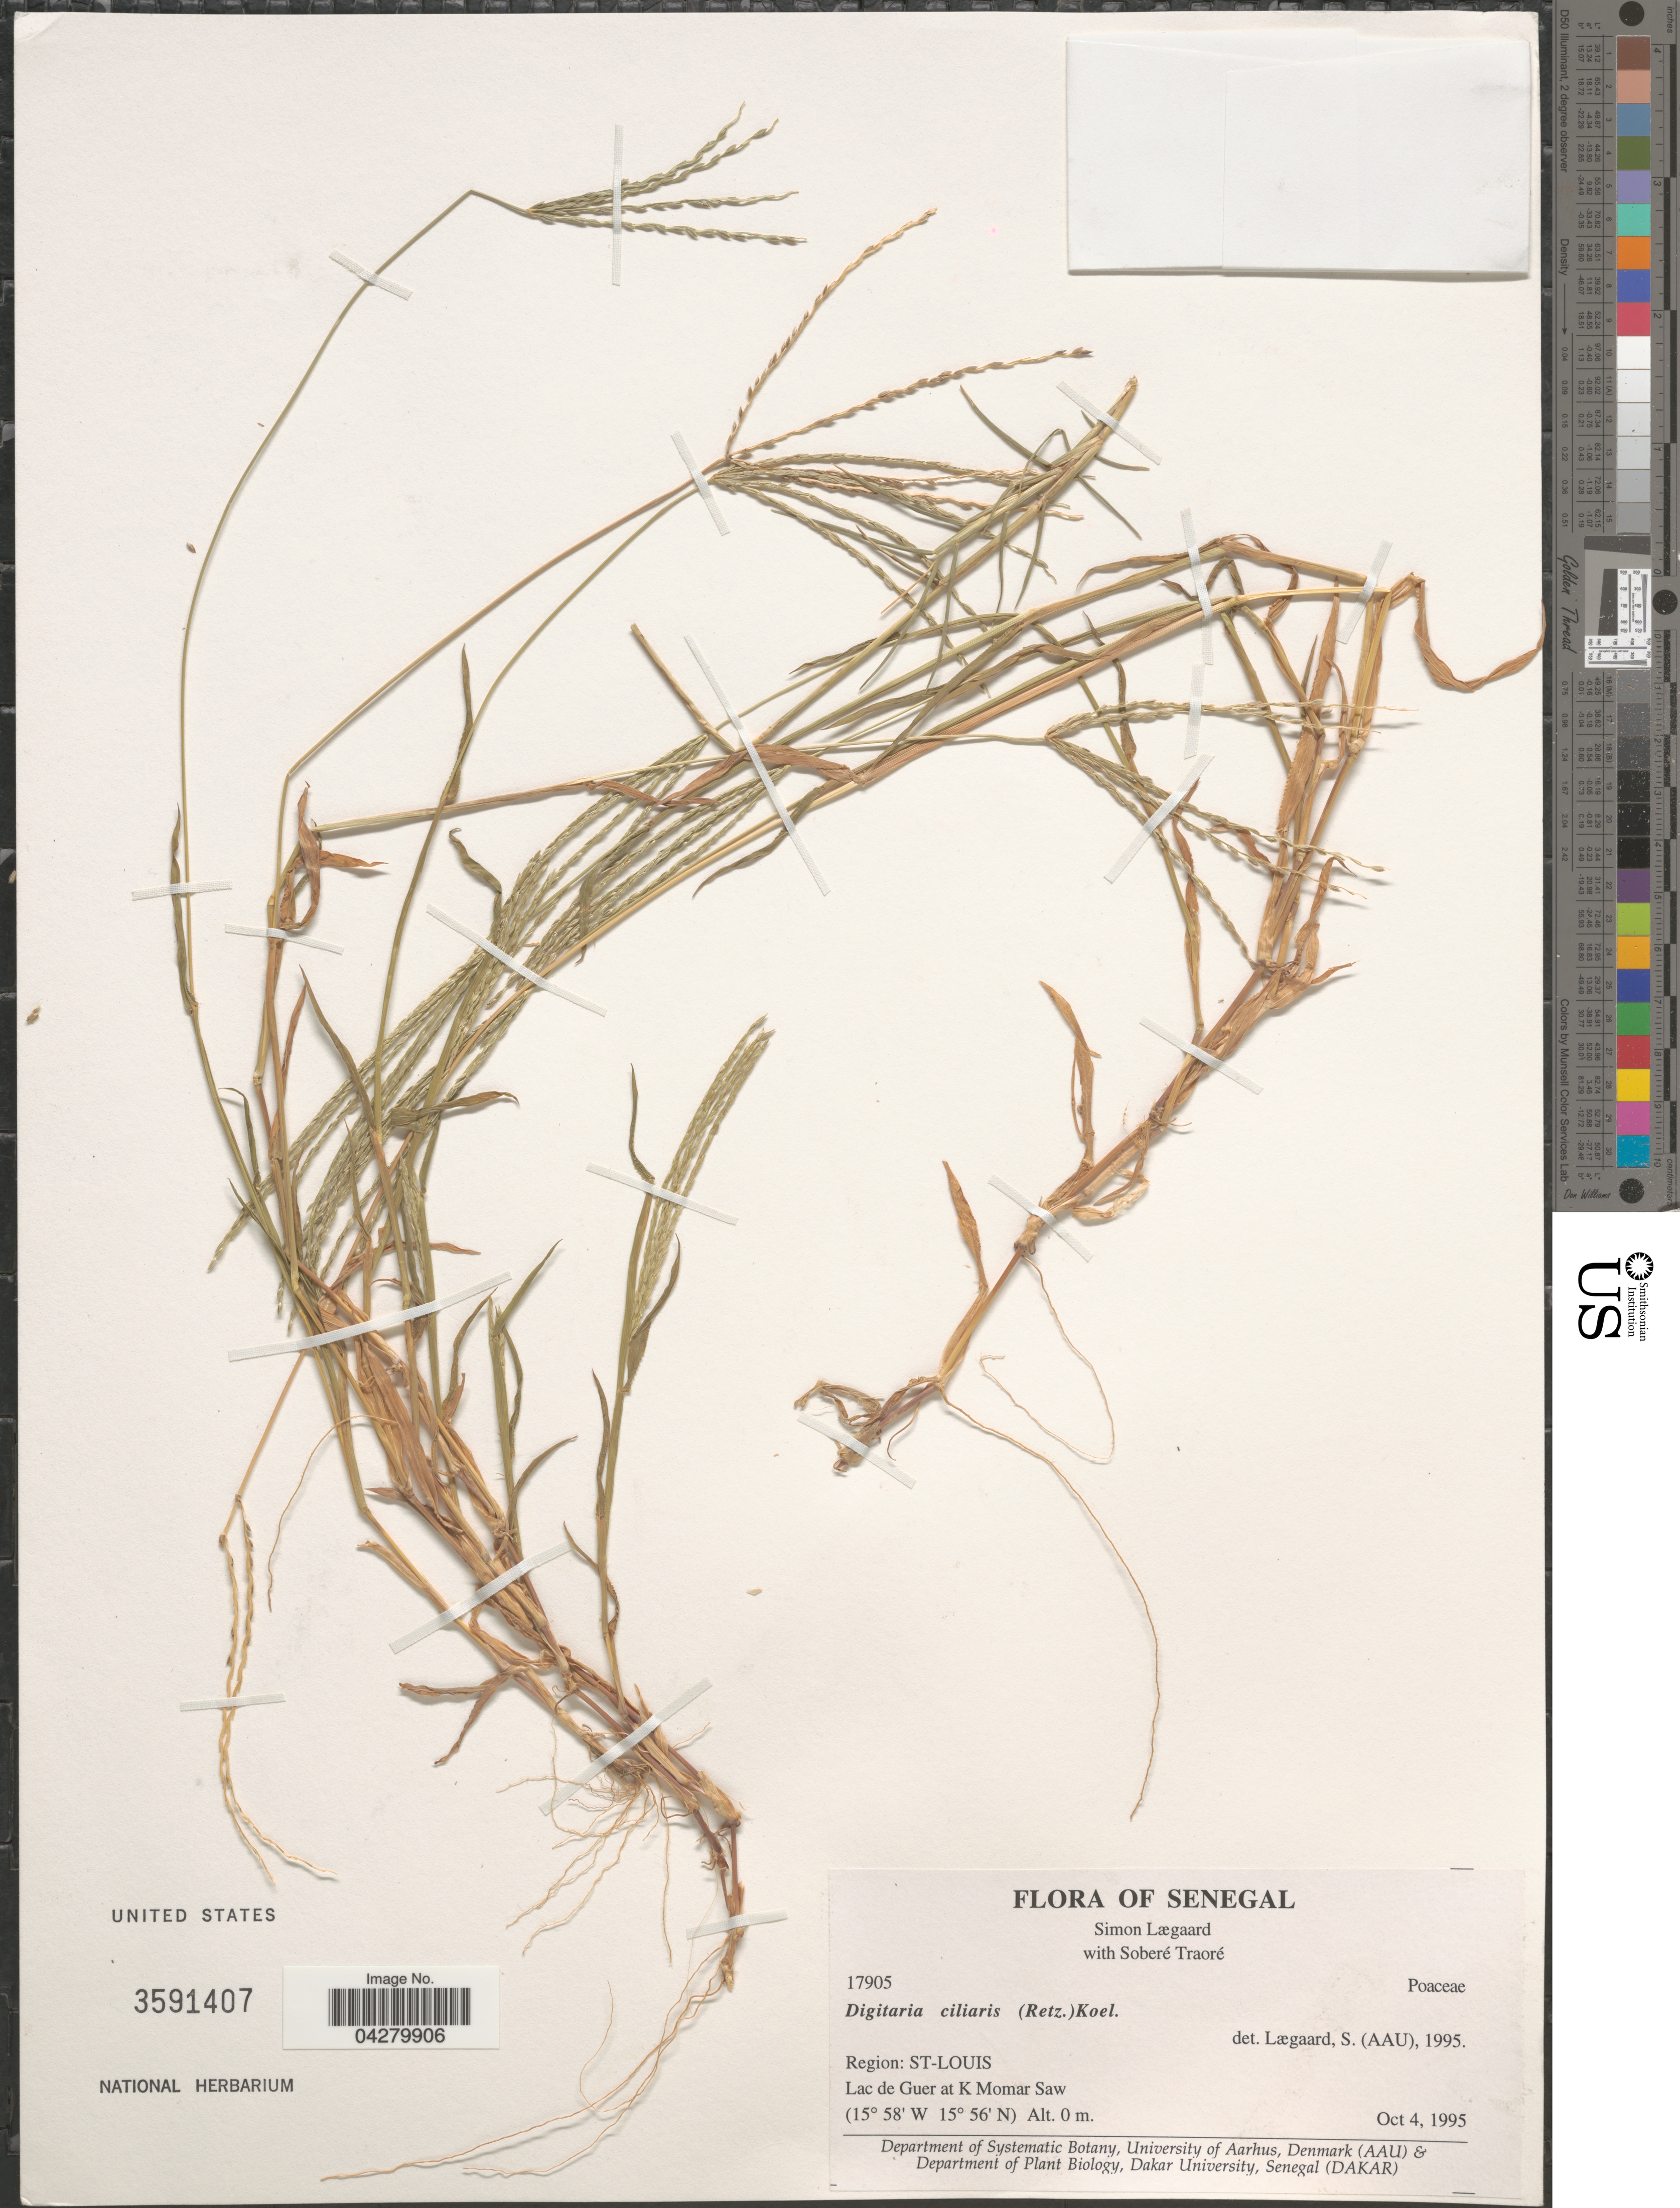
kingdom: Plantae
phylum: Tracheophyta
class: Liliopsida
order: Poales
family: Poaceae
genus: Digitaria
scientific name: Digitaria ciliaris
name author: (Retz.) Koeler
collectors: S. Lægaard & S. Traore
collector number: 17905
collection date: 1995-10-04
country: Senegal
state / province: Saint-Louis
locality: Region: St-Louis. Lac de Guer at K Momar Saw.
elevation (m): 0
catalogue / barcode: US 3591407